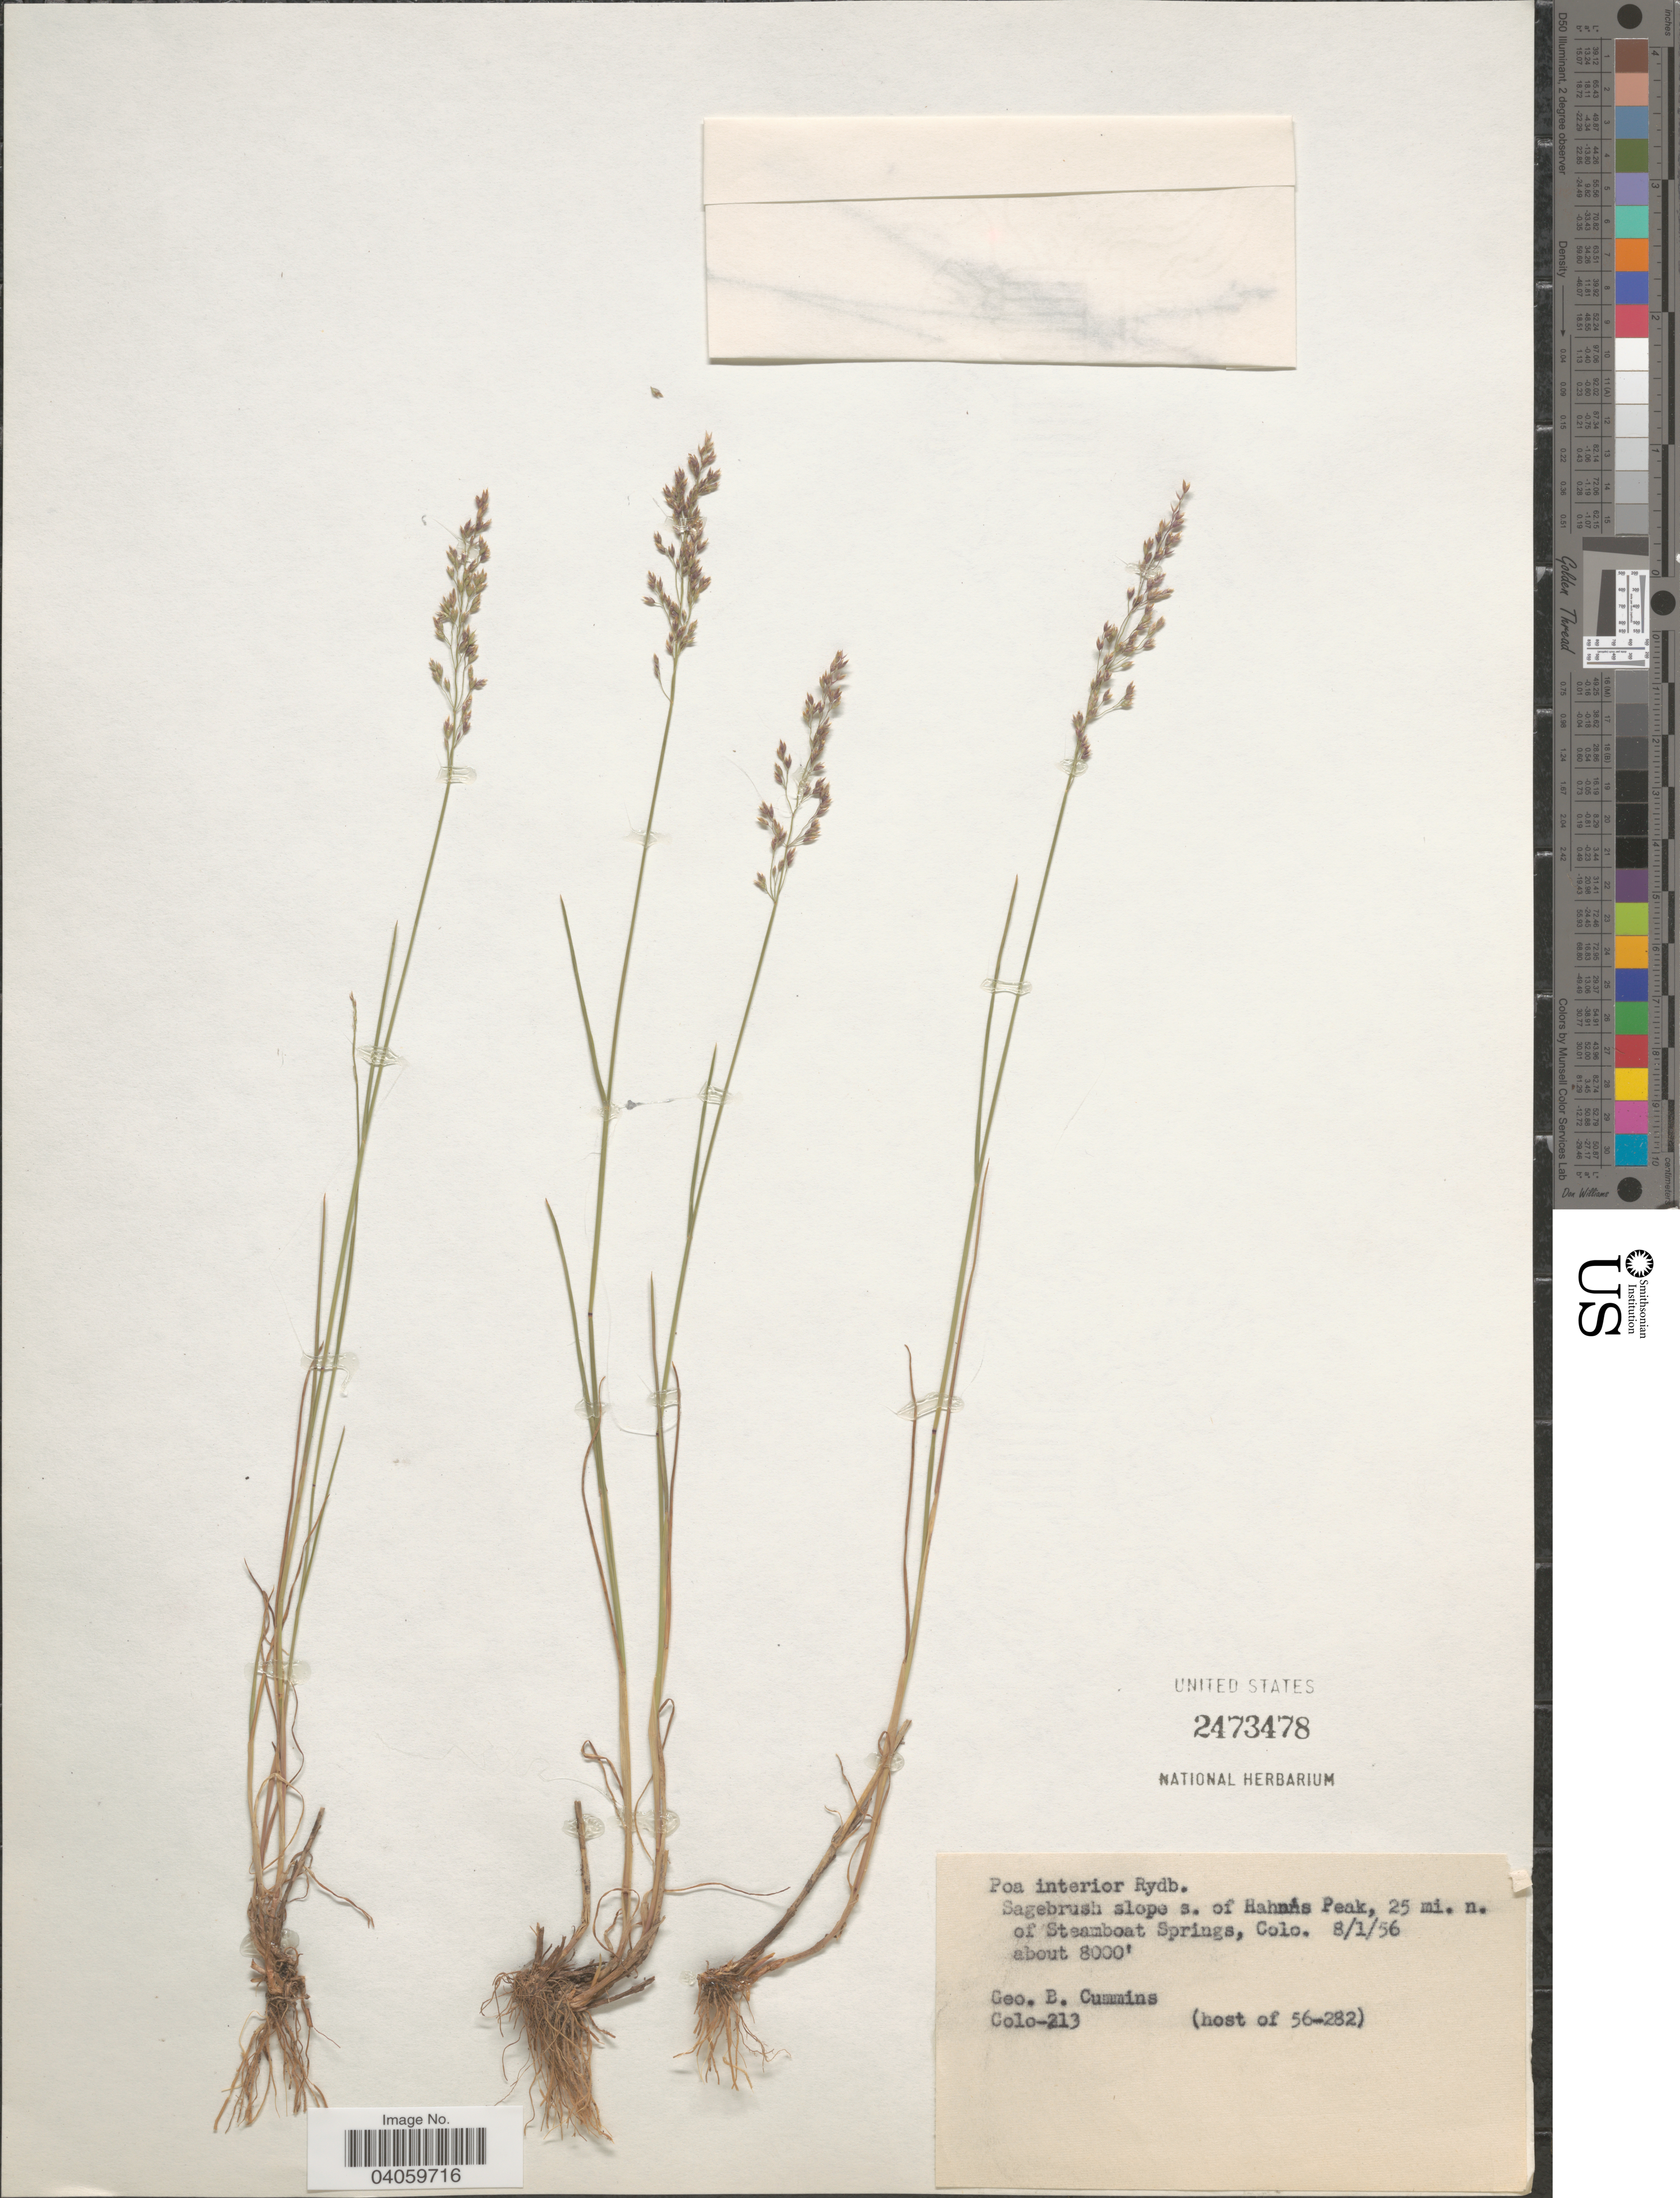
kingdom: Plantae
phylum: Tracheophyta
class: Liliopsida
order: Poales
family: Poaceae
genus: Poa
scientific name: Poa interior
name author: Rydb.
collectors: G. Cummins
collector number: Colo-213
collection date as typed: Transcribed d/m/y: 1/8/56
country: United States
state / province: Colorado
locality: Sagebrush slope s. of Hahn's Peak, 25 mi. n. of Steamboat Springs.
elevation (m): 2438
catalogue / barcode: US 2473478